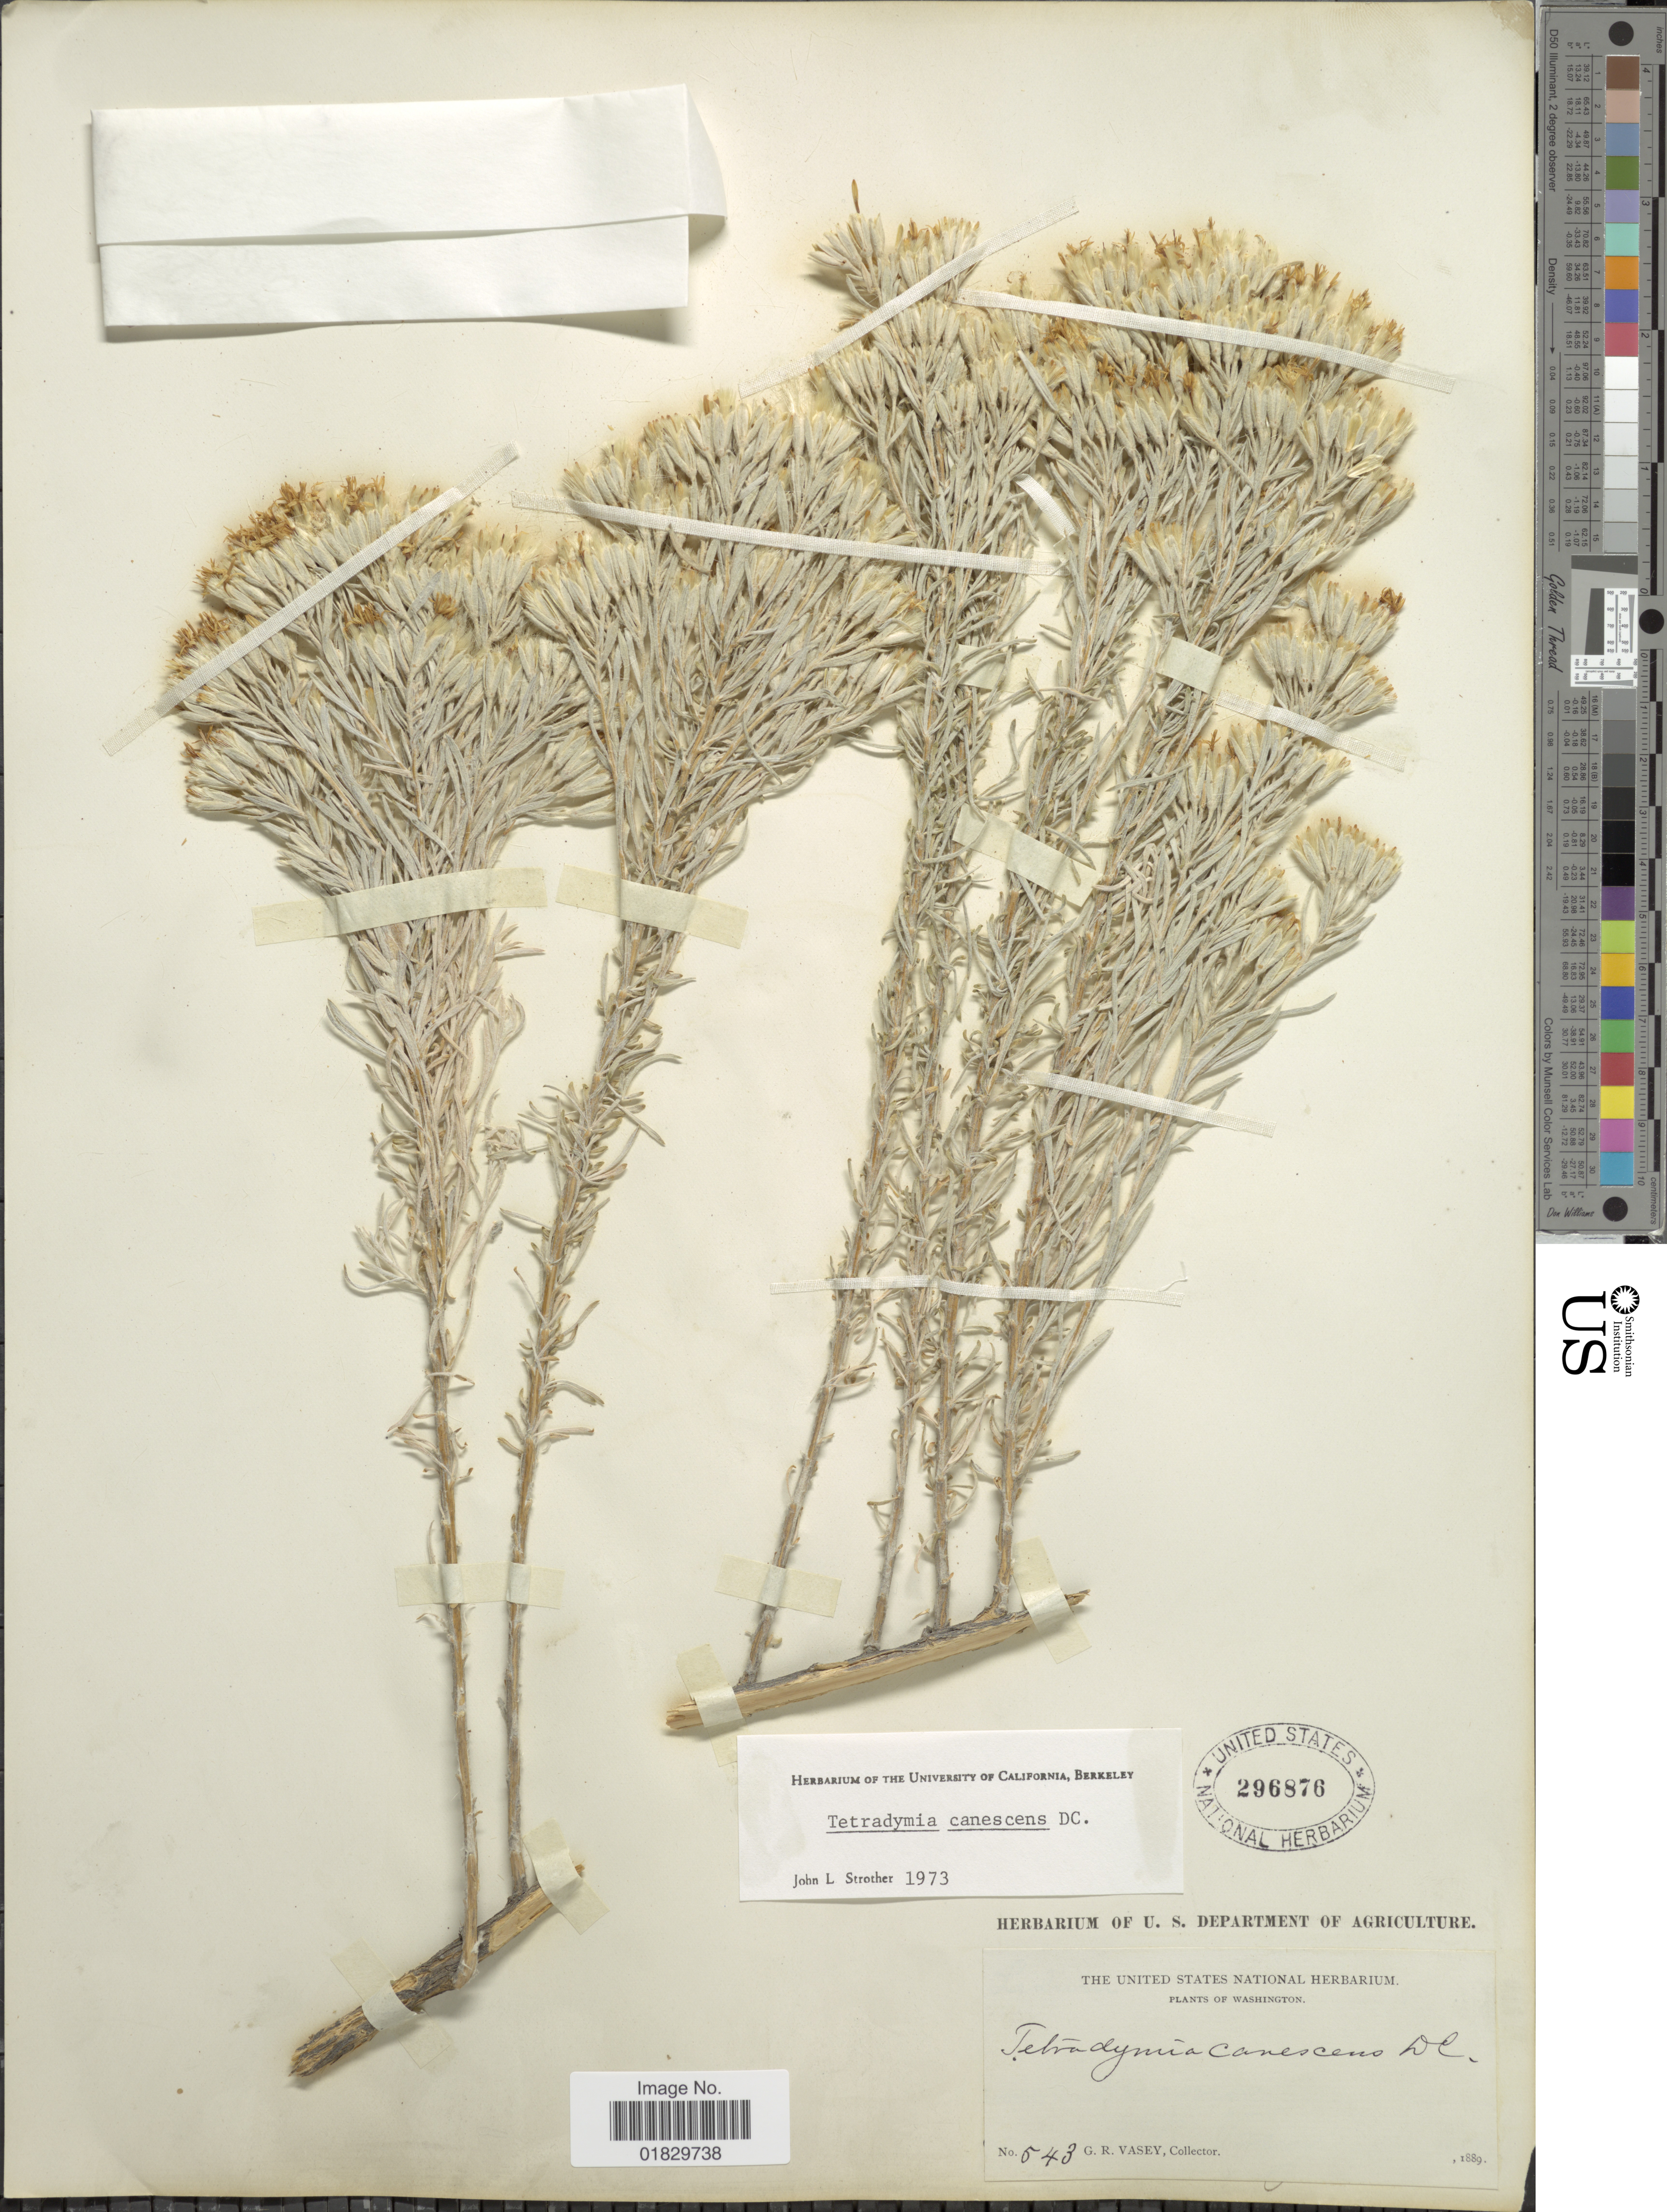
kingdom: Plantae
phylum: Tracheophyta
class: Magnoliopsida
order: Asterales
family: Asteraceae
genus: Tetradymia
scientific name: Tetradymia canescens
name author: DC.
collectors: G. R. Vasey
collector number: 543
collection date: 1889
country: United States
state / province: Washington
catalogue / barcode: US 296876